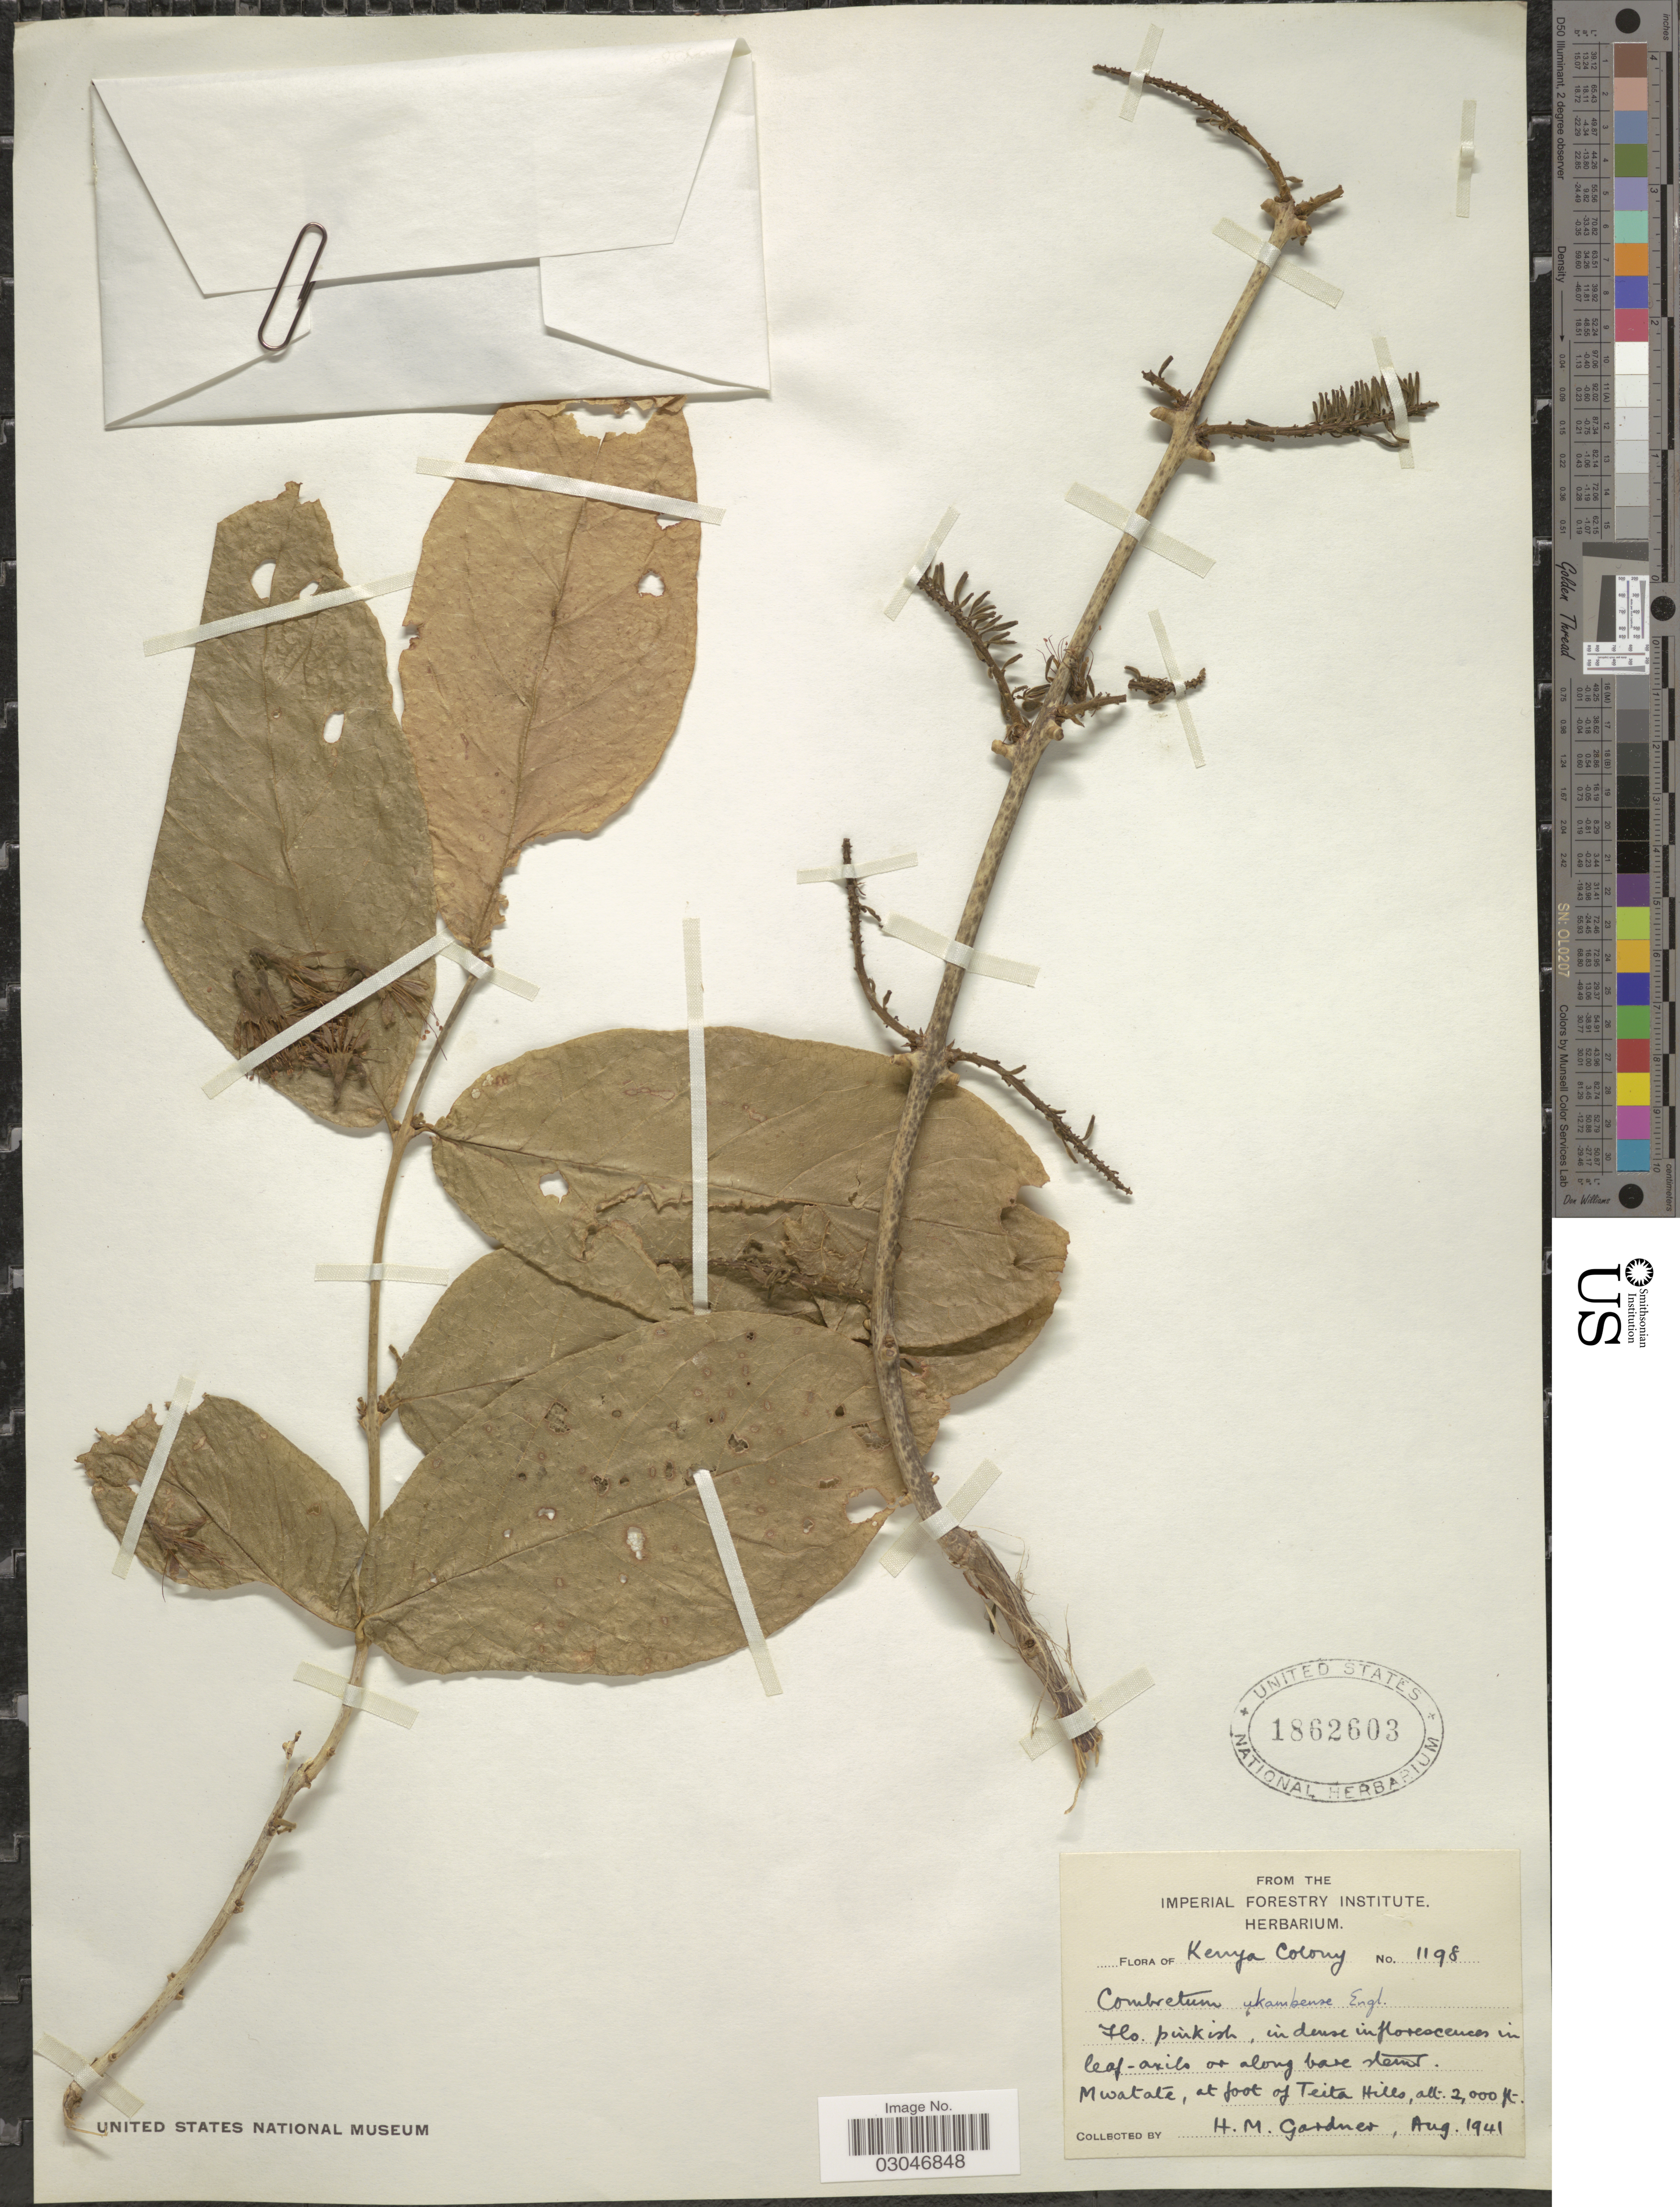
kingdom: Plantae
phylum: Tracheophyta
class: Magnoliopsida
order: Myrtales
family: Combretaceae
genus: Combretum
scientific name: Combretum ukambense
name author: Engl.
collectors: H. M. Gardner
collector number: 1198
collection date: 1941-08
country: Kenya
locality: Kenya Colony, Mwatate, at foot of Teita Hills.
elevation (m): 610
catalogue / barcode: US 1862603